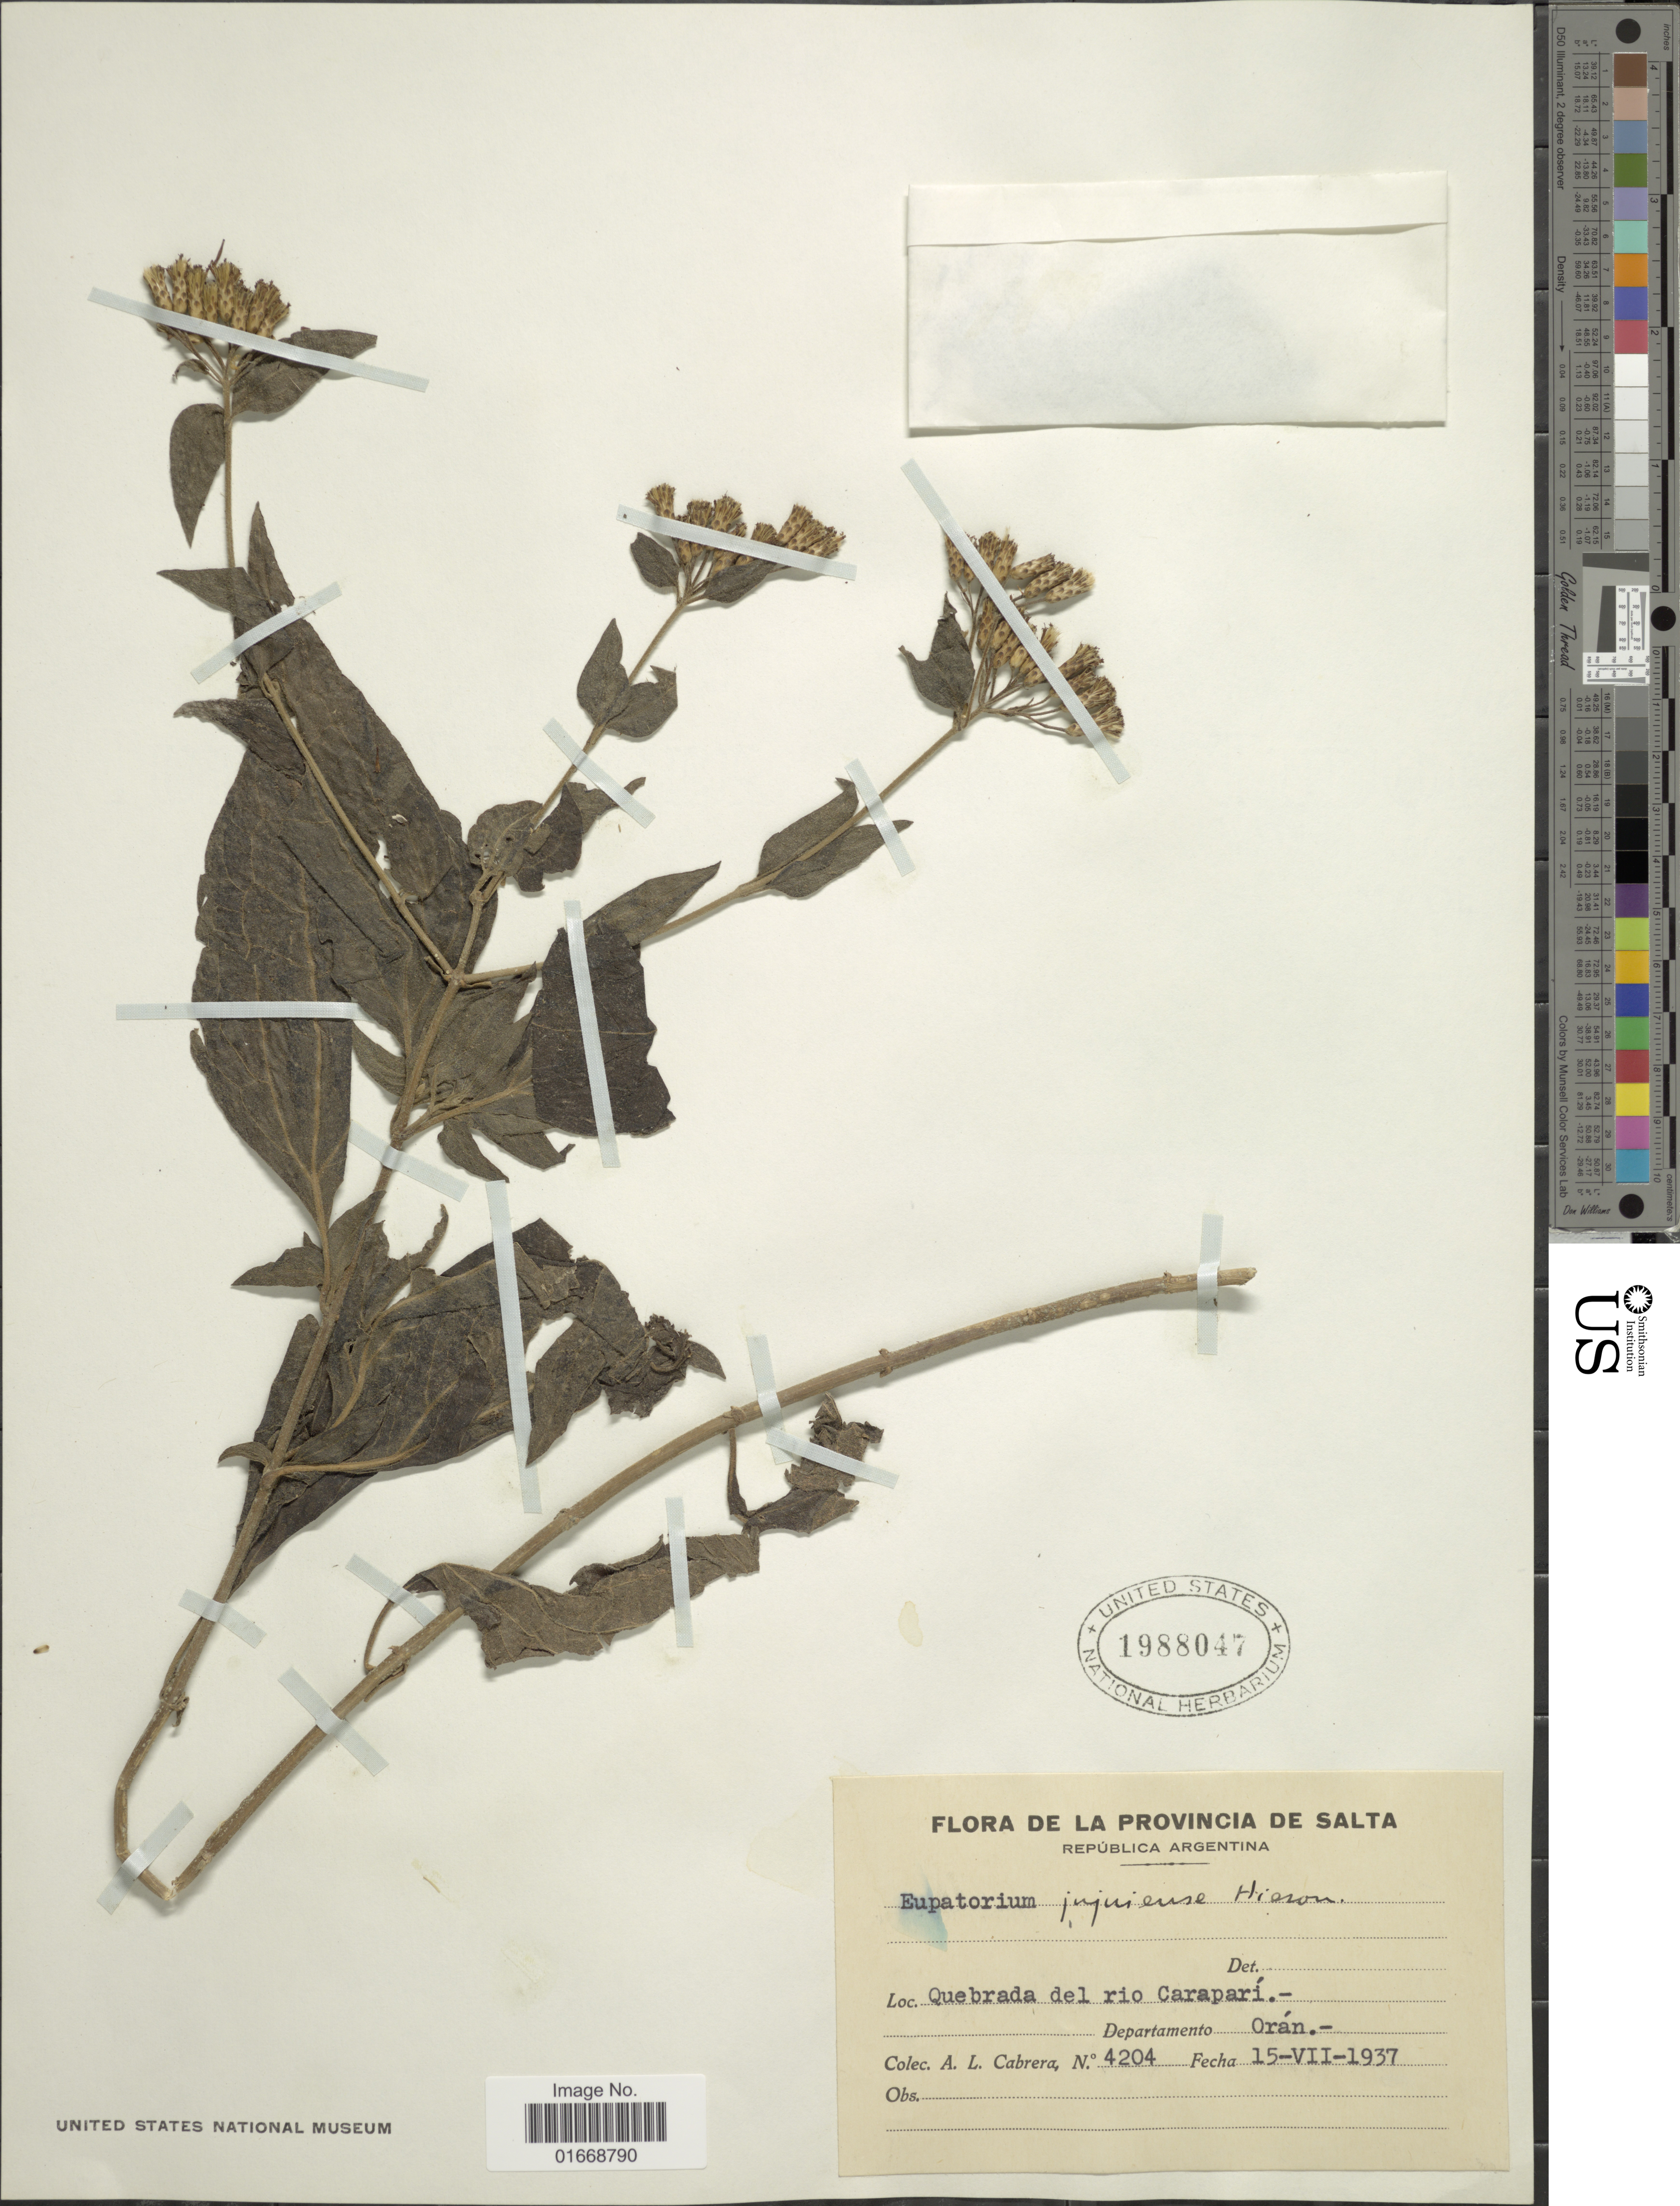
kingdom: Plantae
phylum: Tracheophyta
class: Magnoliopsida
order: Asterales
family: Asteraceae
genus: Chromolaena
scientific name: Chromolaena hookeriana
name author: (Griseb.) R.M. King & H. Rob.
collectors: A. L. Cabrera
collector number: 4204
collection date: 1937-07-15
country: Argentina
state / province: Salta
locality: Republica Argentina, Quebrada del rio Caraopari, Departamento Oran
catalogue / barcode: US 1988047